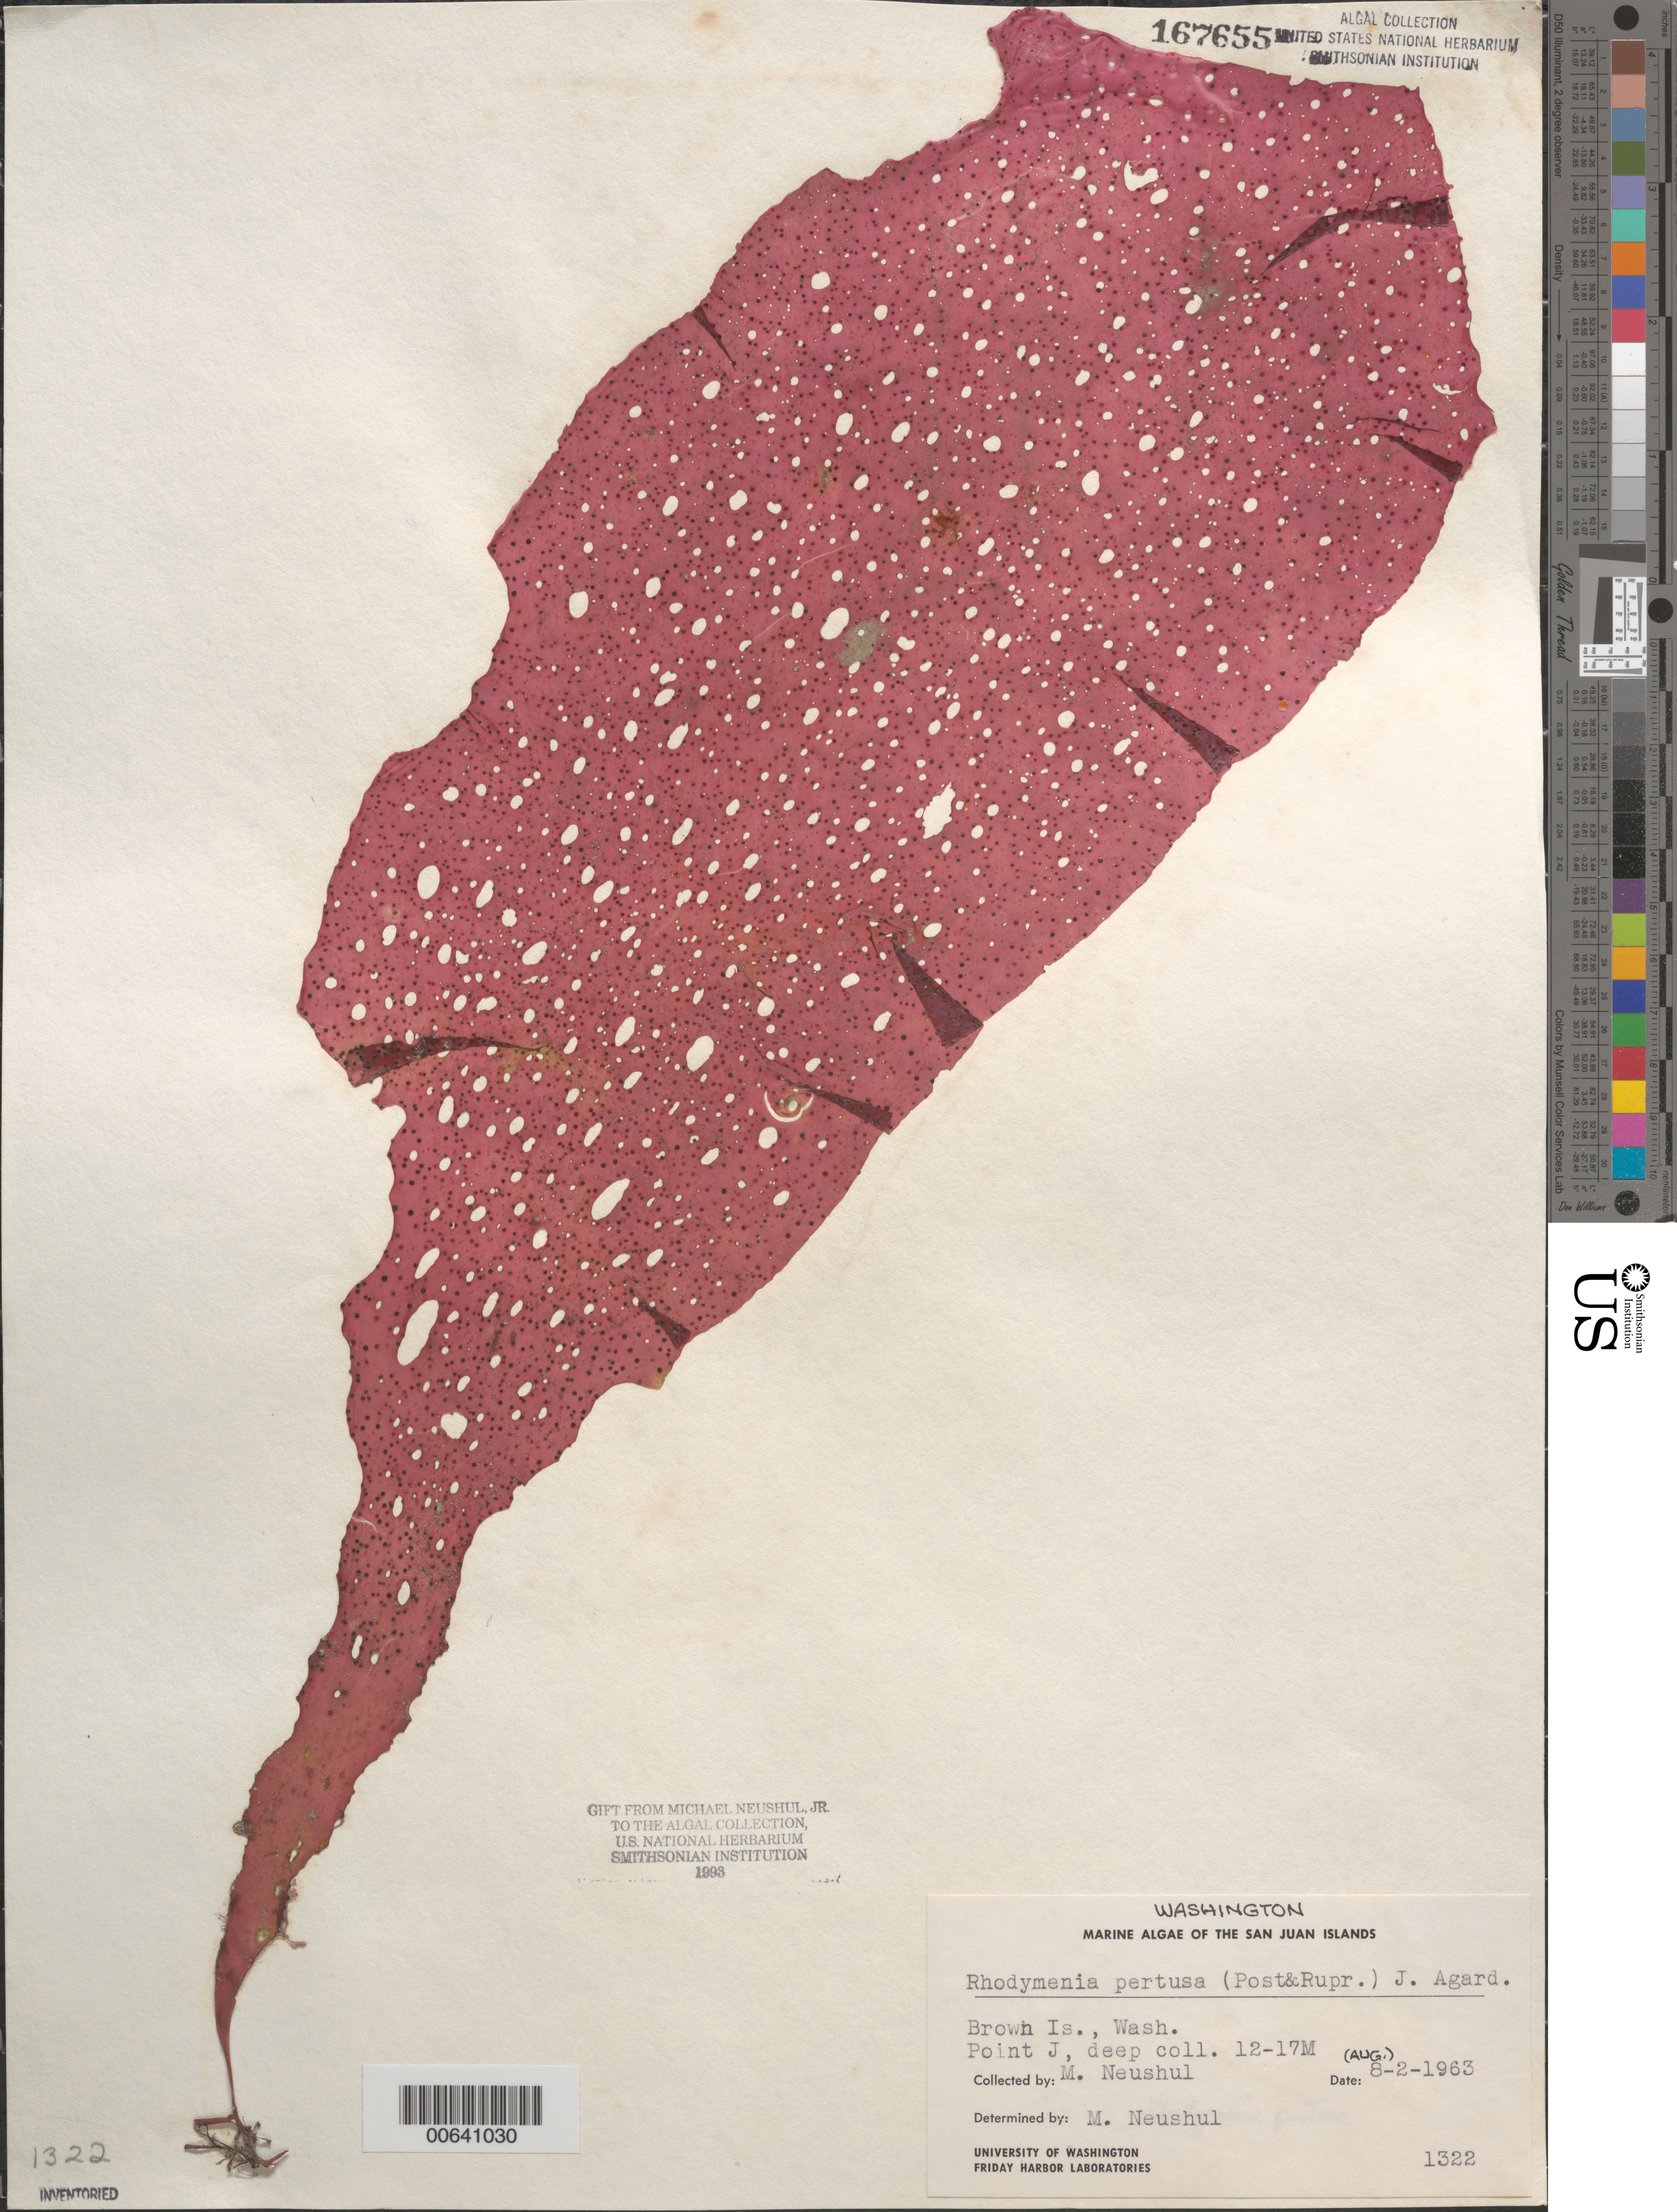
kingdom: Plantae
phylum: Rhodophyta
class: Florideophyceae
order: Rhodymeniales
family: Rhodymeniaceae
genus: Rhodymenia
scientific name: Rhodymenia pertusa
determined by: Neushul, M.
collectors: M. Neushul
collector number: Neushul 1322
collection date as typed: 02 Aug 1963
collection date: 1963-08-02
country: United States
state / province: Washington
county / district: San Juan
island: Brown Island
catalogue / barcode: US 167655